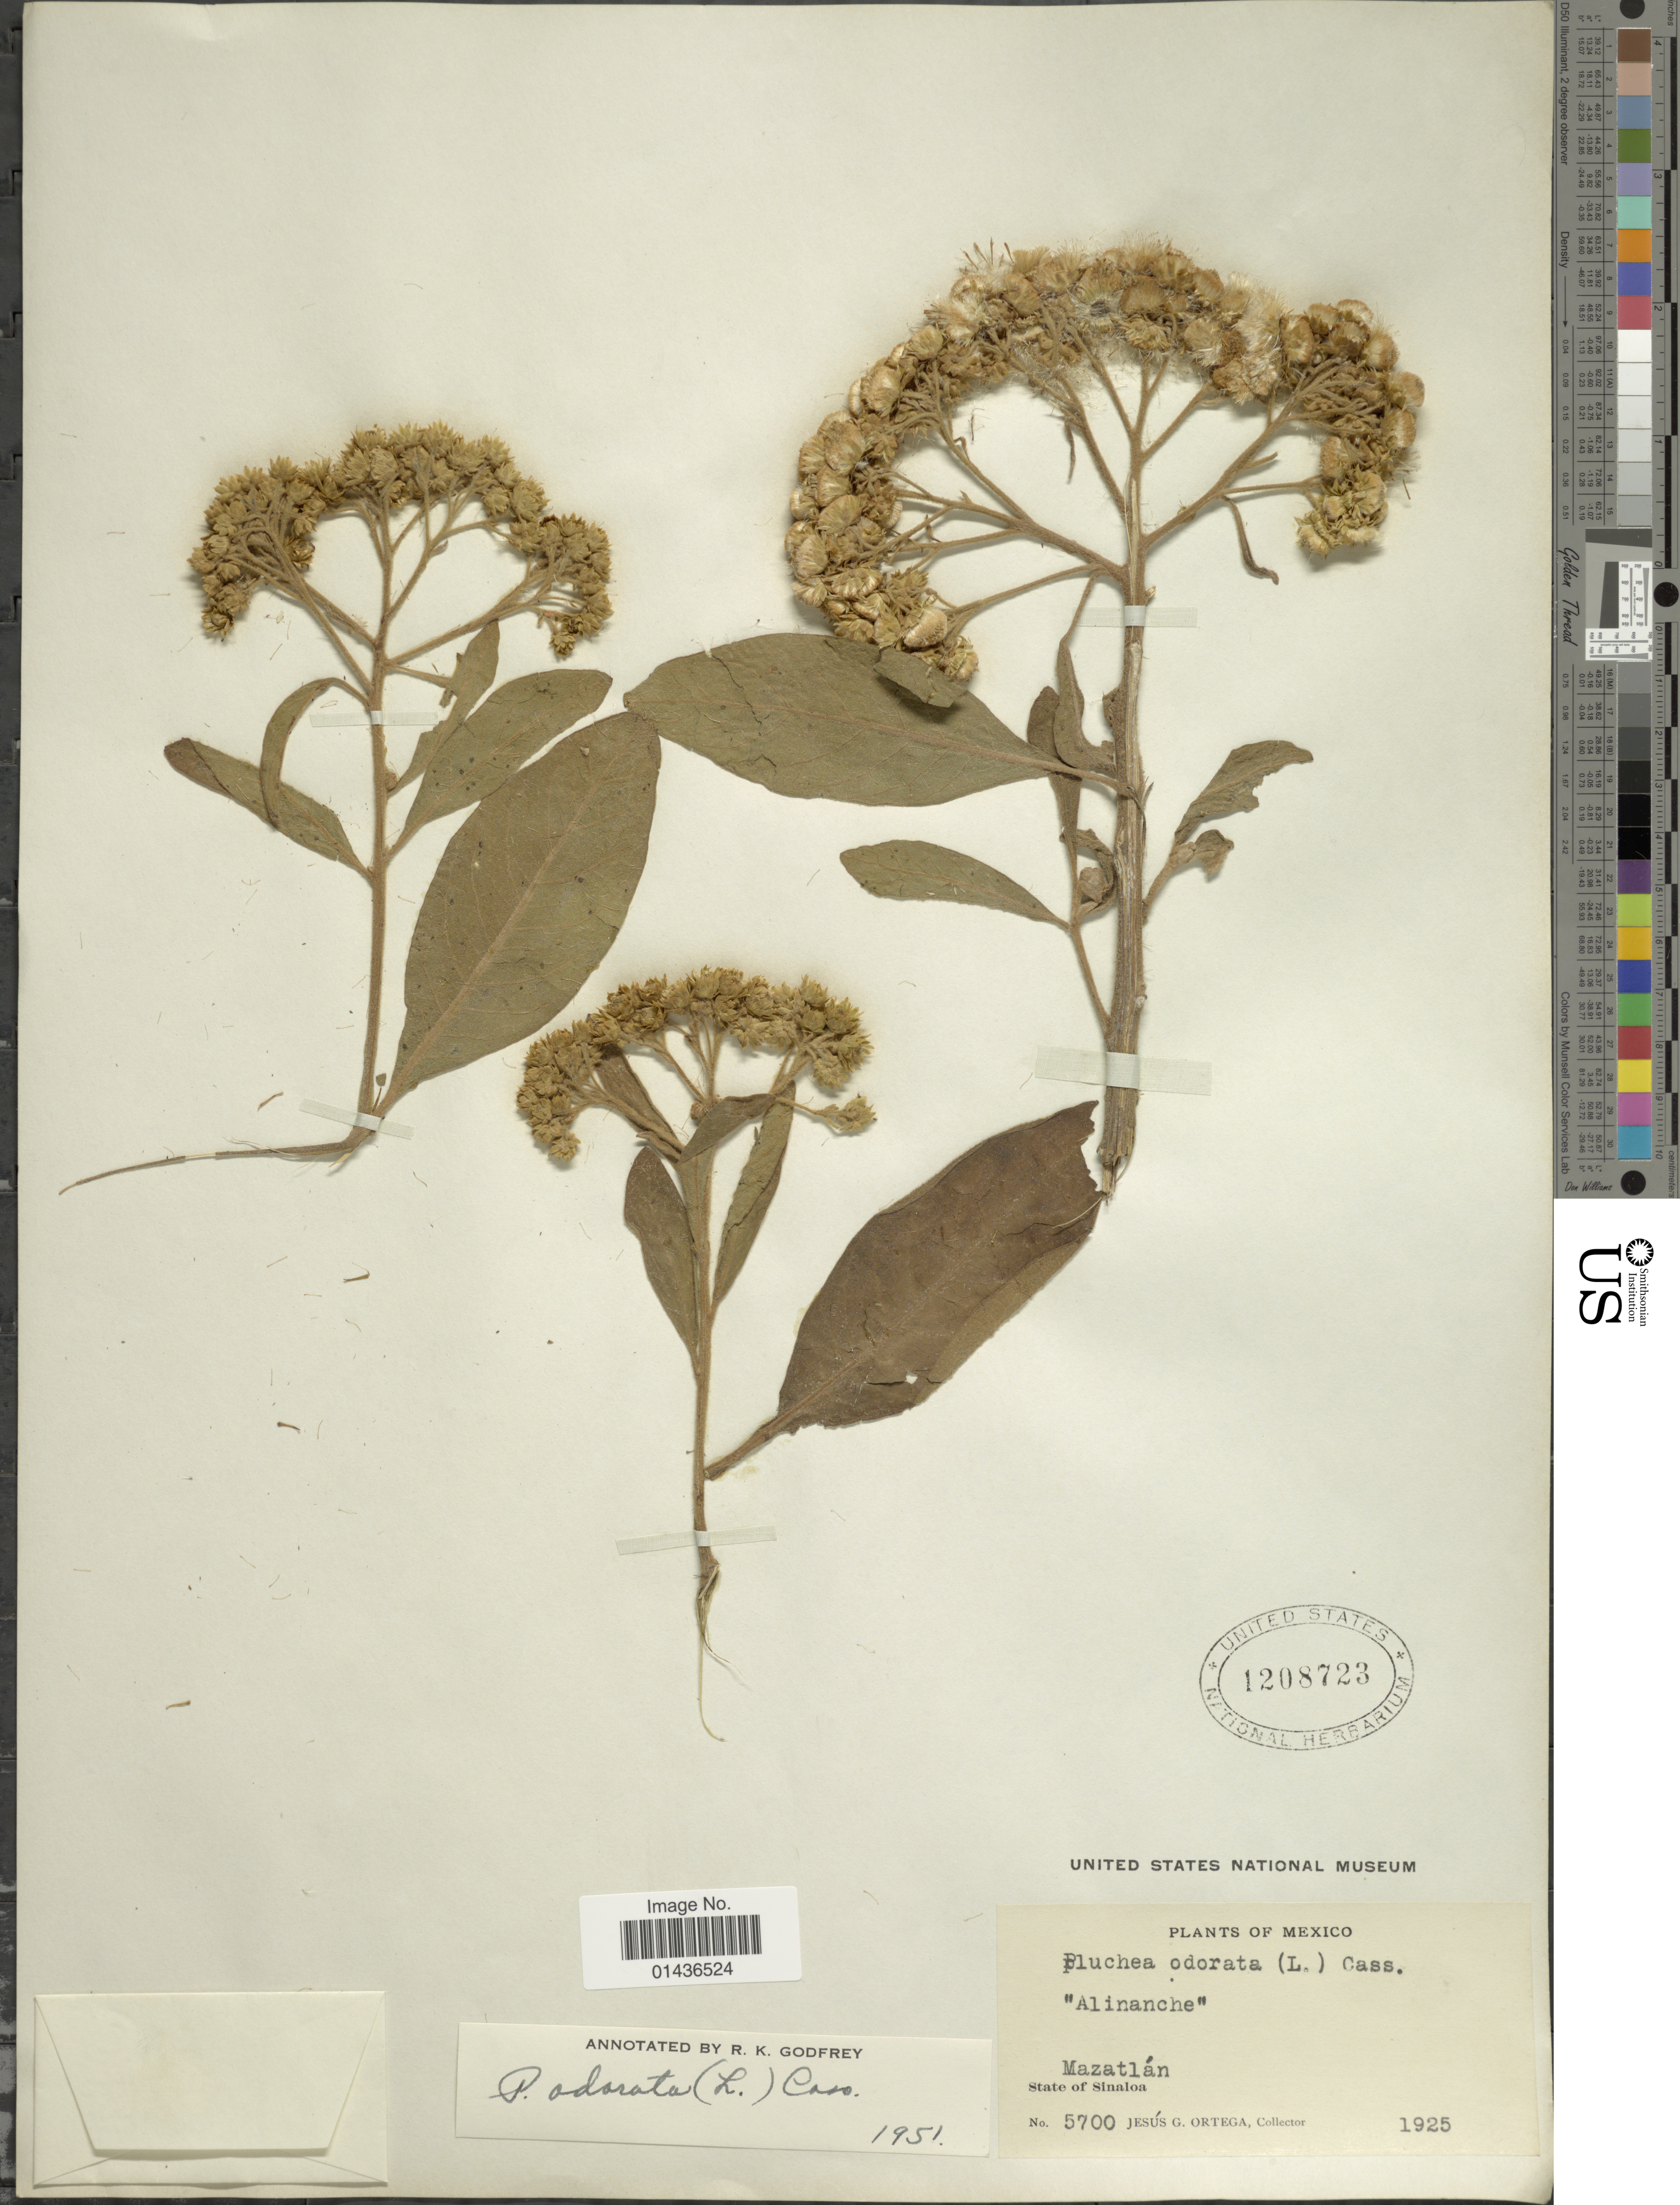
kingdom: Plantae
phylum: Tracheophyta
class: Magnoliopsida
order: Asterales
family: Asteraceae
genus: Pluchea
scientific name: Pluchea carolinensis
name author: (Jacq.) D. Don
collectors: J. Ortega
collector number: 5700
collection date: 1925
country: Mexico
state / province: Sinaloa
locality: Mazatlan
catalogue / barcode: US 1208723